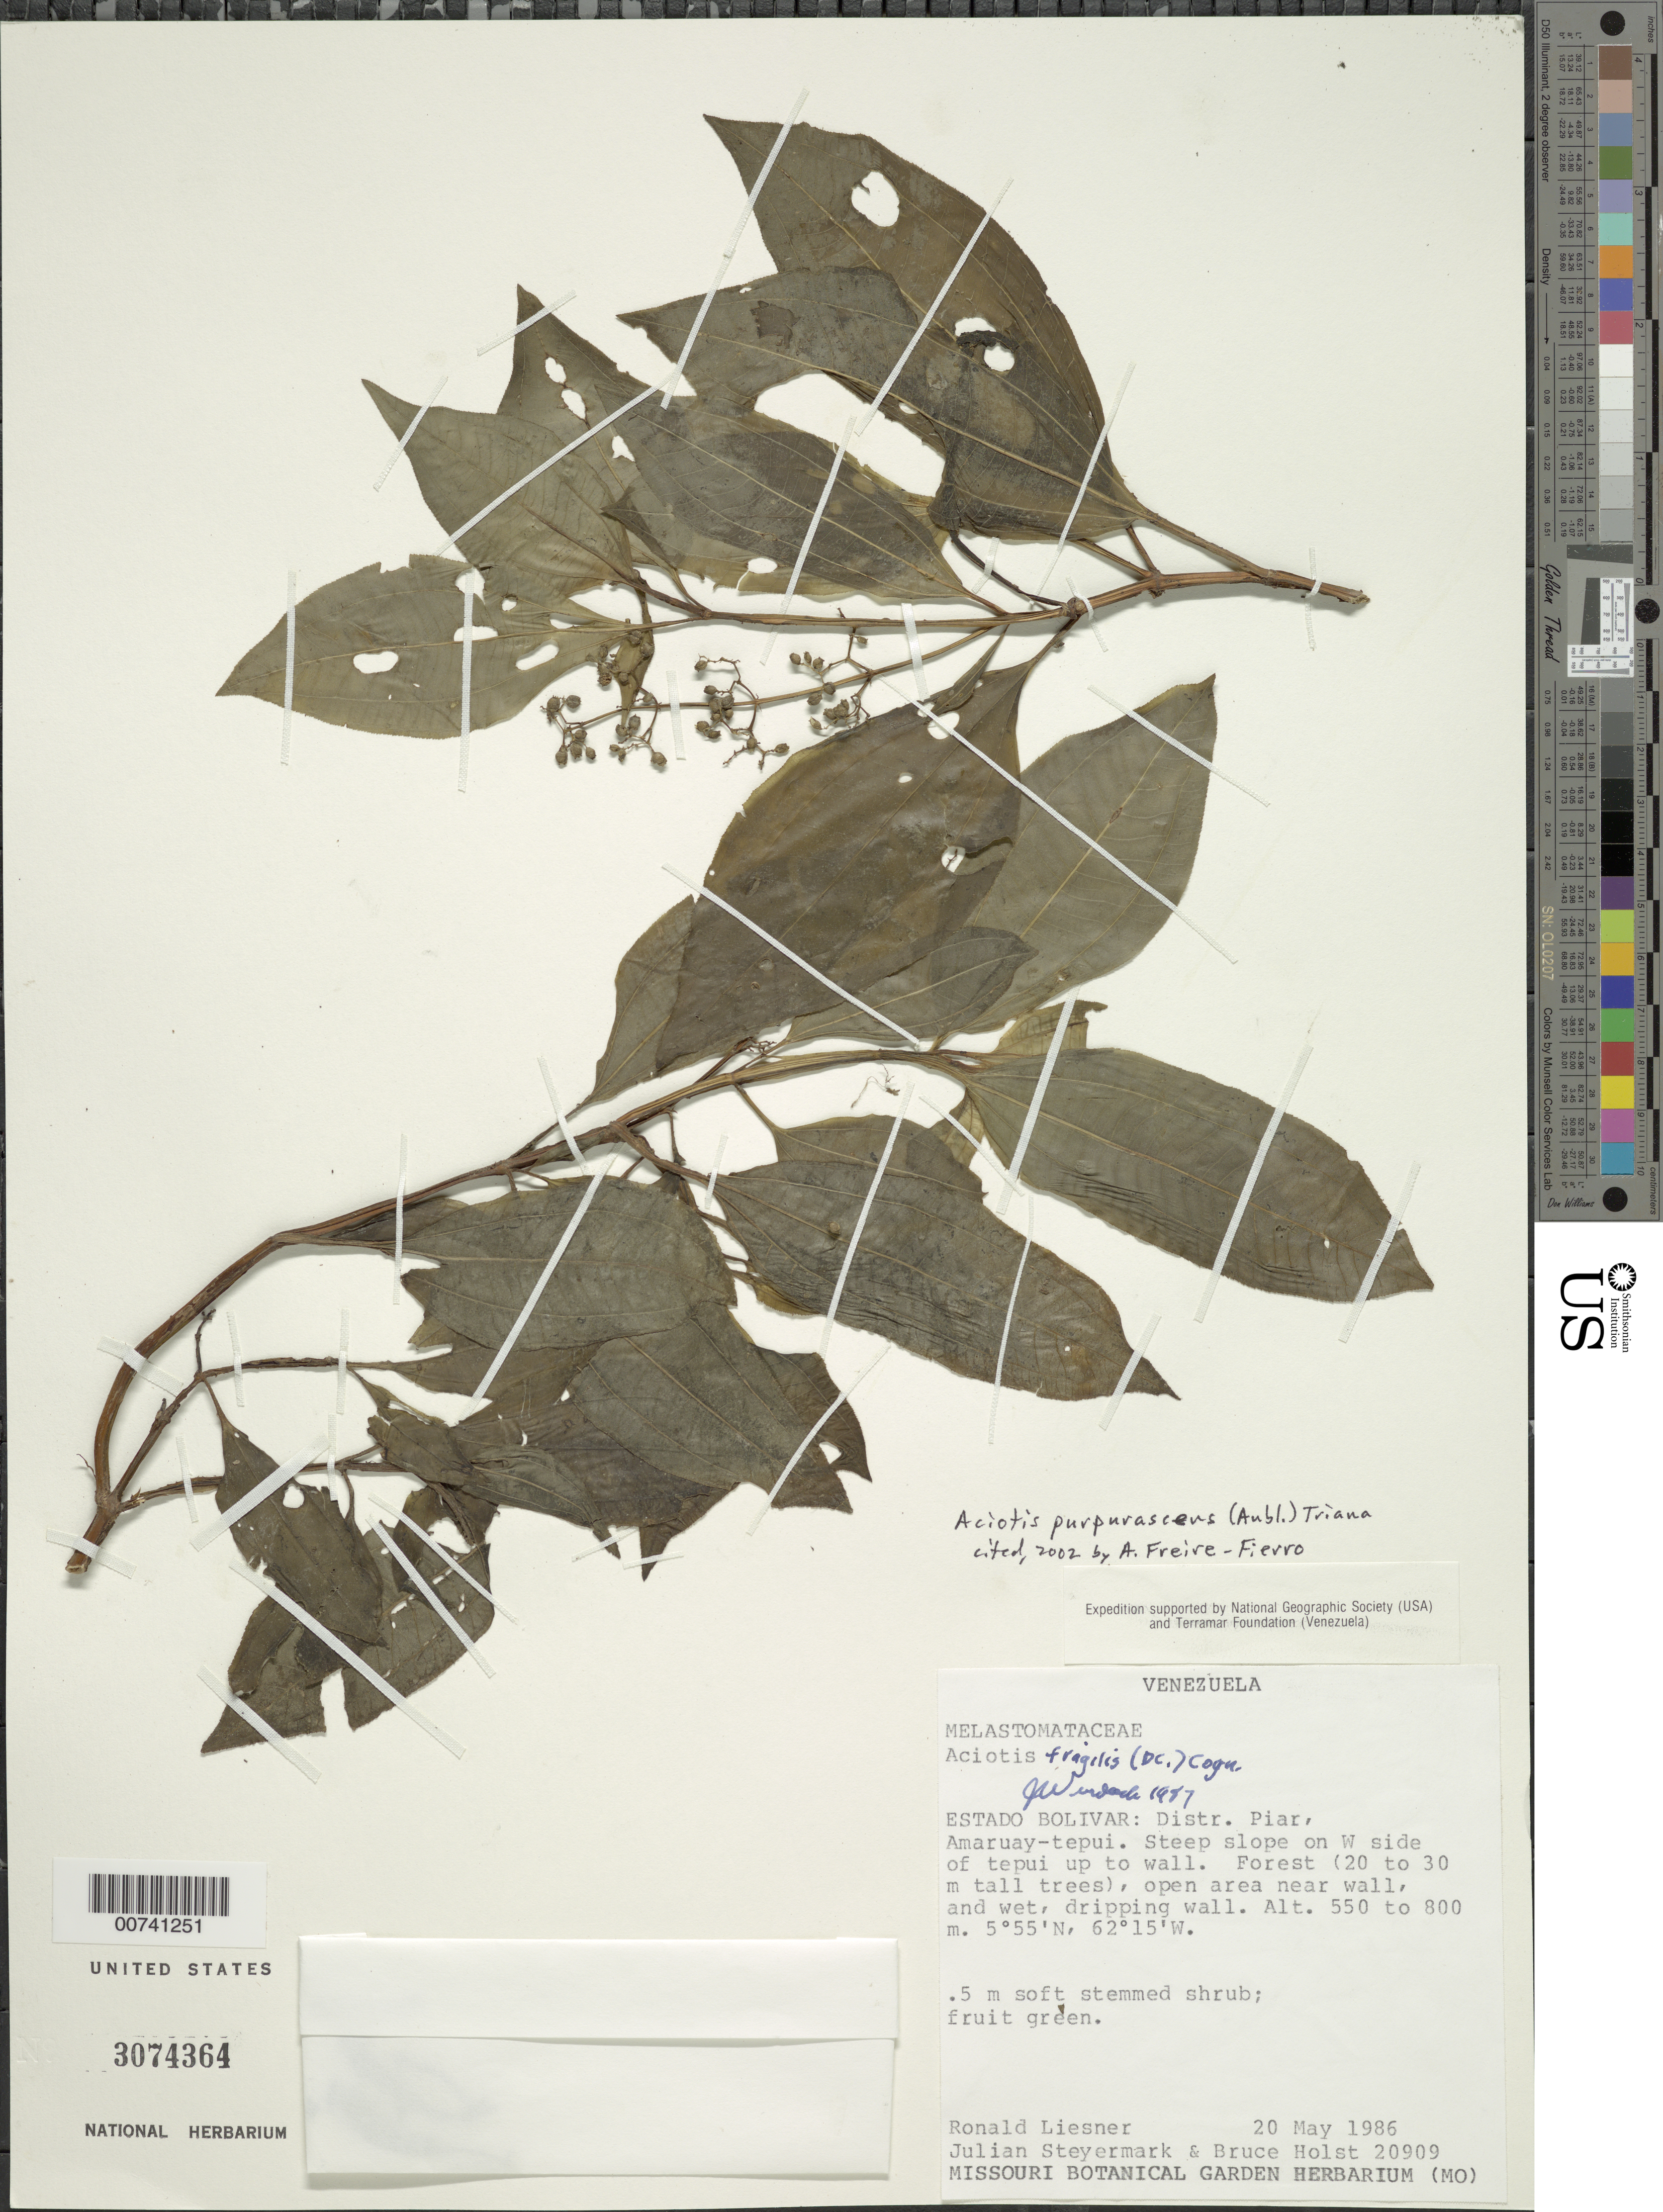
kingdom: Plantae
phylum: Tracheophyta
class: Magnoliopsida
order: Myrtales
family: Melastomataceae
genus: Aciotis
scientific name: Aciotis purpurascens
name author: (Aubl.) Triana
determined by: Freire-Fierro, A.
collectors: R. L. Liesner, J. Steyermark & B. Holst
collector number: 20909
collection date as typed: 20-May-86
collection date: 1986-05-20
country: Venezuela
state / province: Bolívar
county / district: Piar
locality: Amaruay-tepuí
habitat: Forest; open area near wet dripping wall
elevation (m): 550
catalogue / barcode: US 3074364